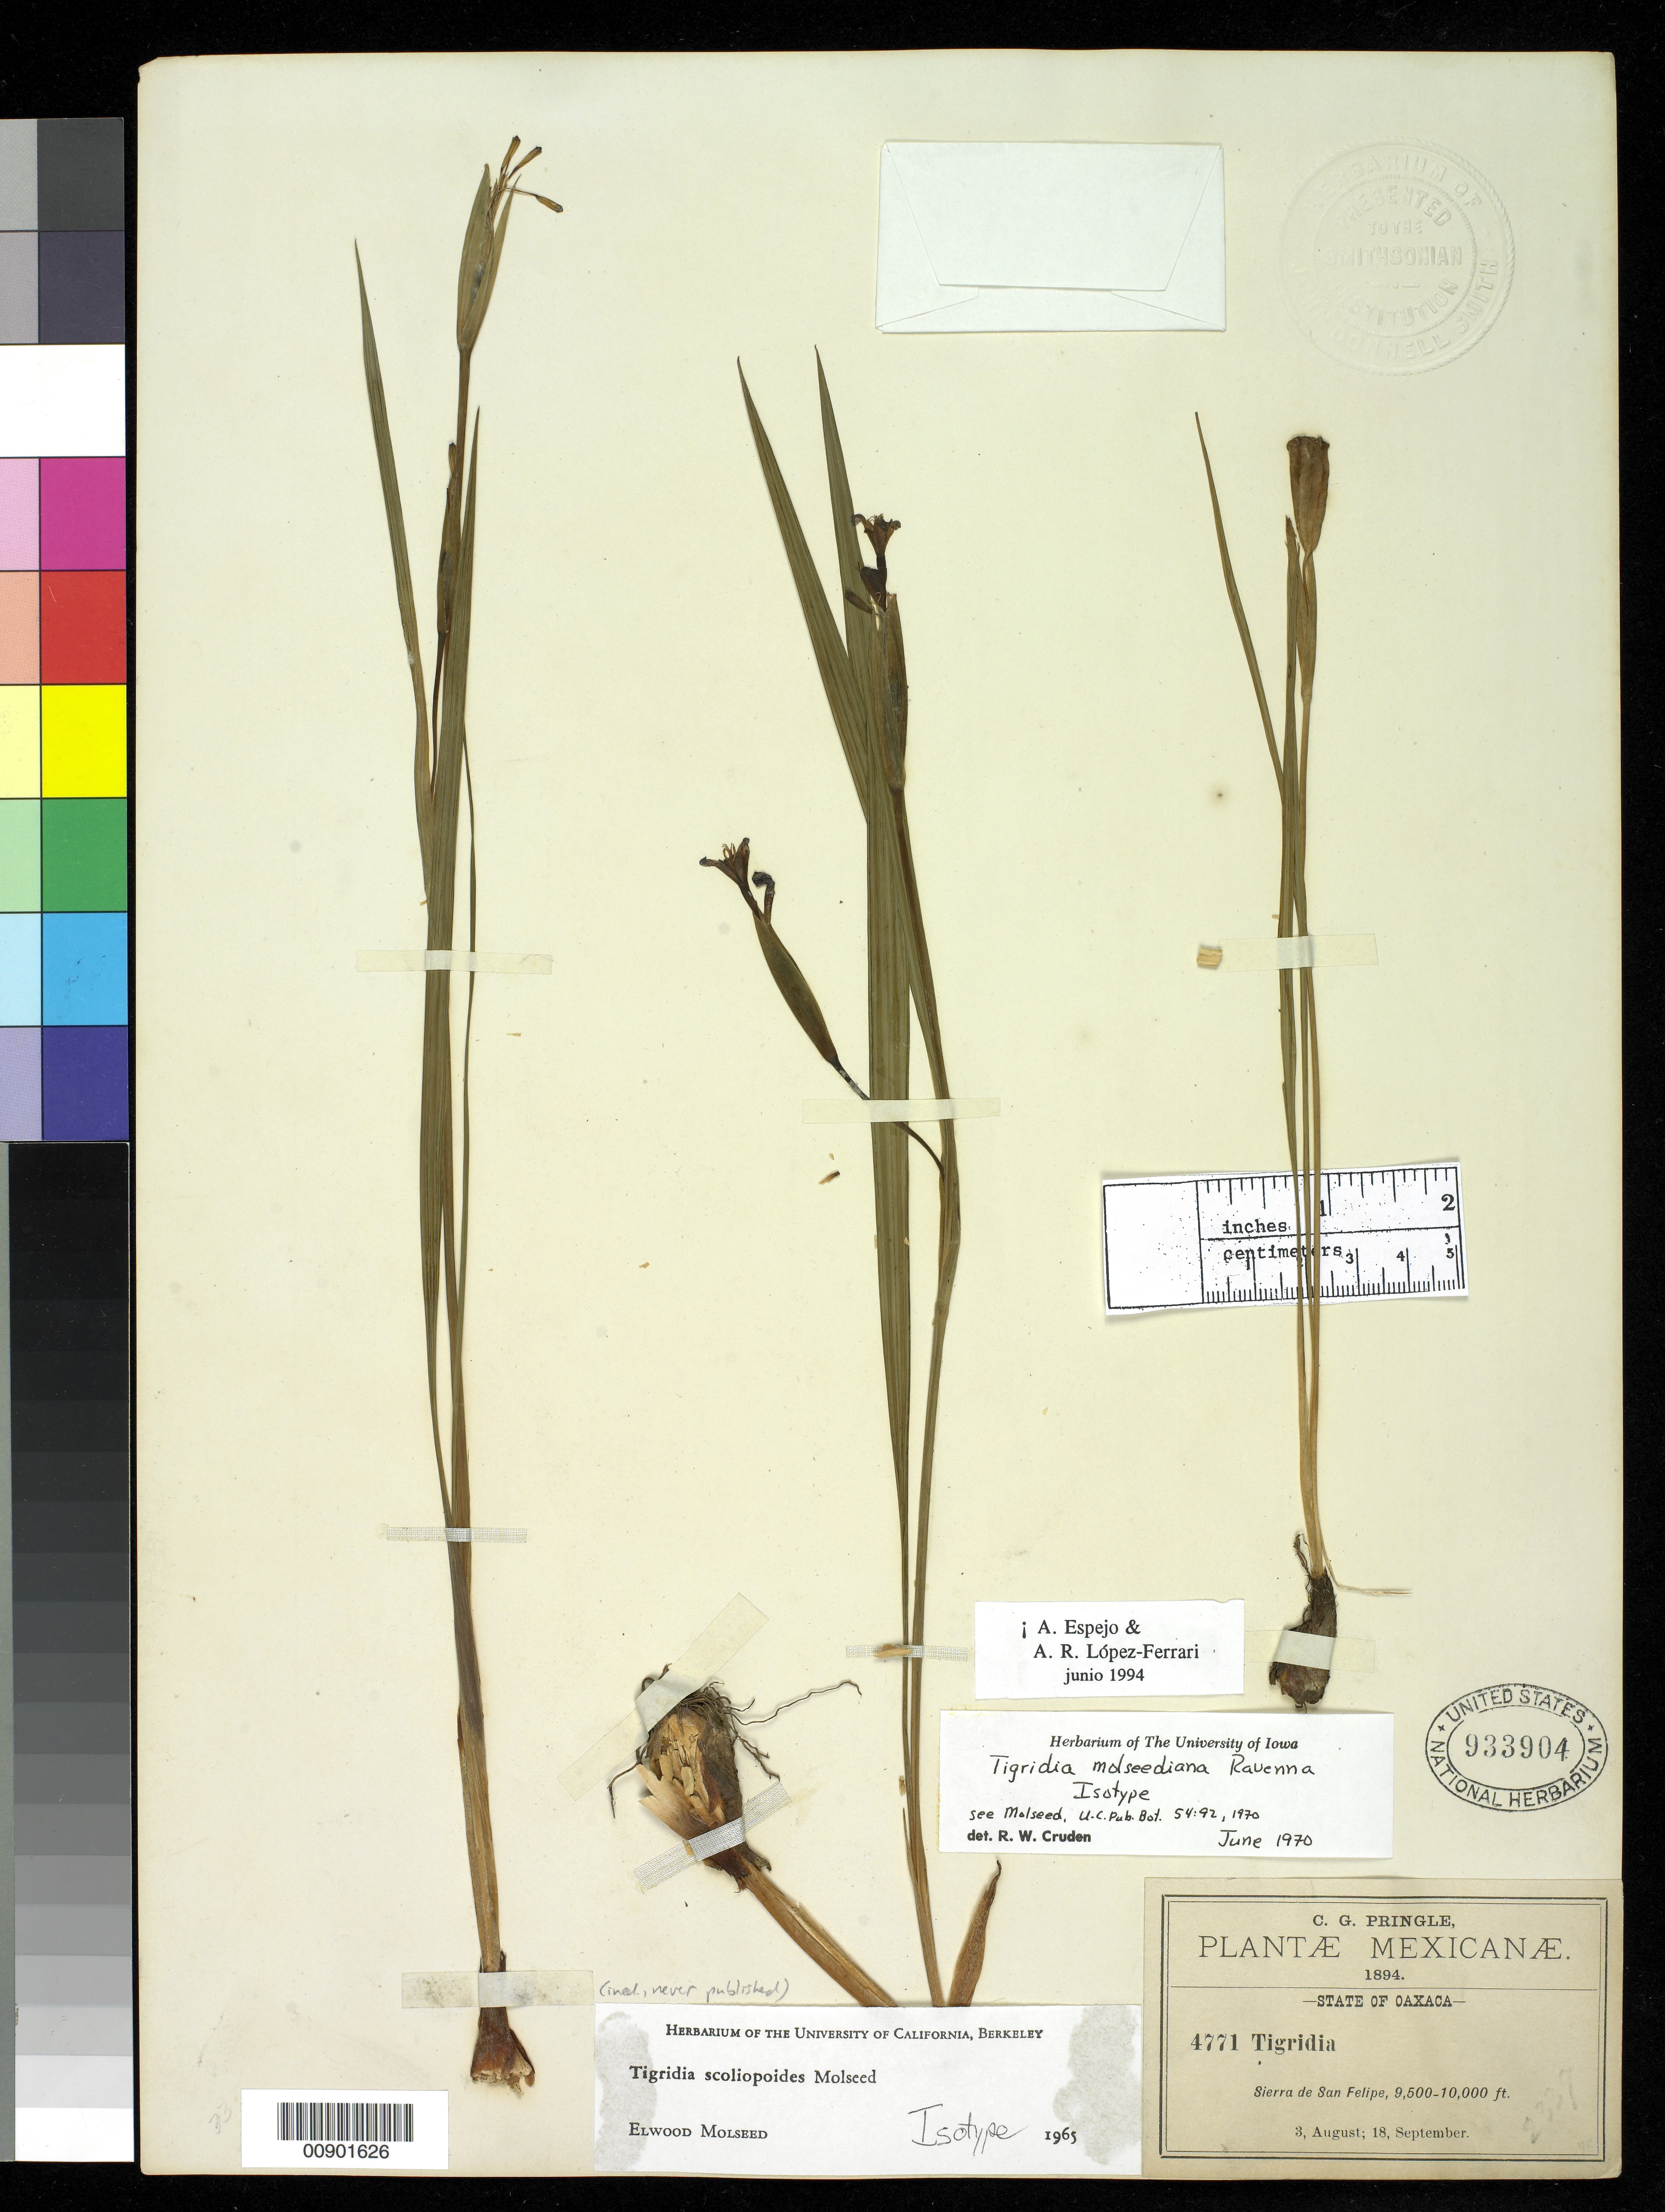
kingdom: Plantae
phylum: Tracheophyta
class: Liliopsida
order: Asparagales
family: Iridaceae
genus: Tigridia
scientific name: Tigridia molseediana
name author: Ravenna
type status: Isotype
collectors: C. G. Pringle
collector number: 4771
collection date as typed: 03 Aug 1894 and 18 Sep 1894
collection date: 1894-08-03,1894-09-18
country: Mexico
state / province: Oaxaca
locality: Sierra de San Felipe.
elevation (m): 2896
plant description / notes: Annotated by Molseed (1965) as Tigridia scoliopoides Molseed, "duplicate of holotype" (ined. name, never published).; Collection cited as type consists of material collected on 2 different dates (presumably for flowers & fruit), i.e., consists of more than a single gathering, likely making this name not validly published (ICBN Art. 8.2).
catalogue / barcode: US 933904